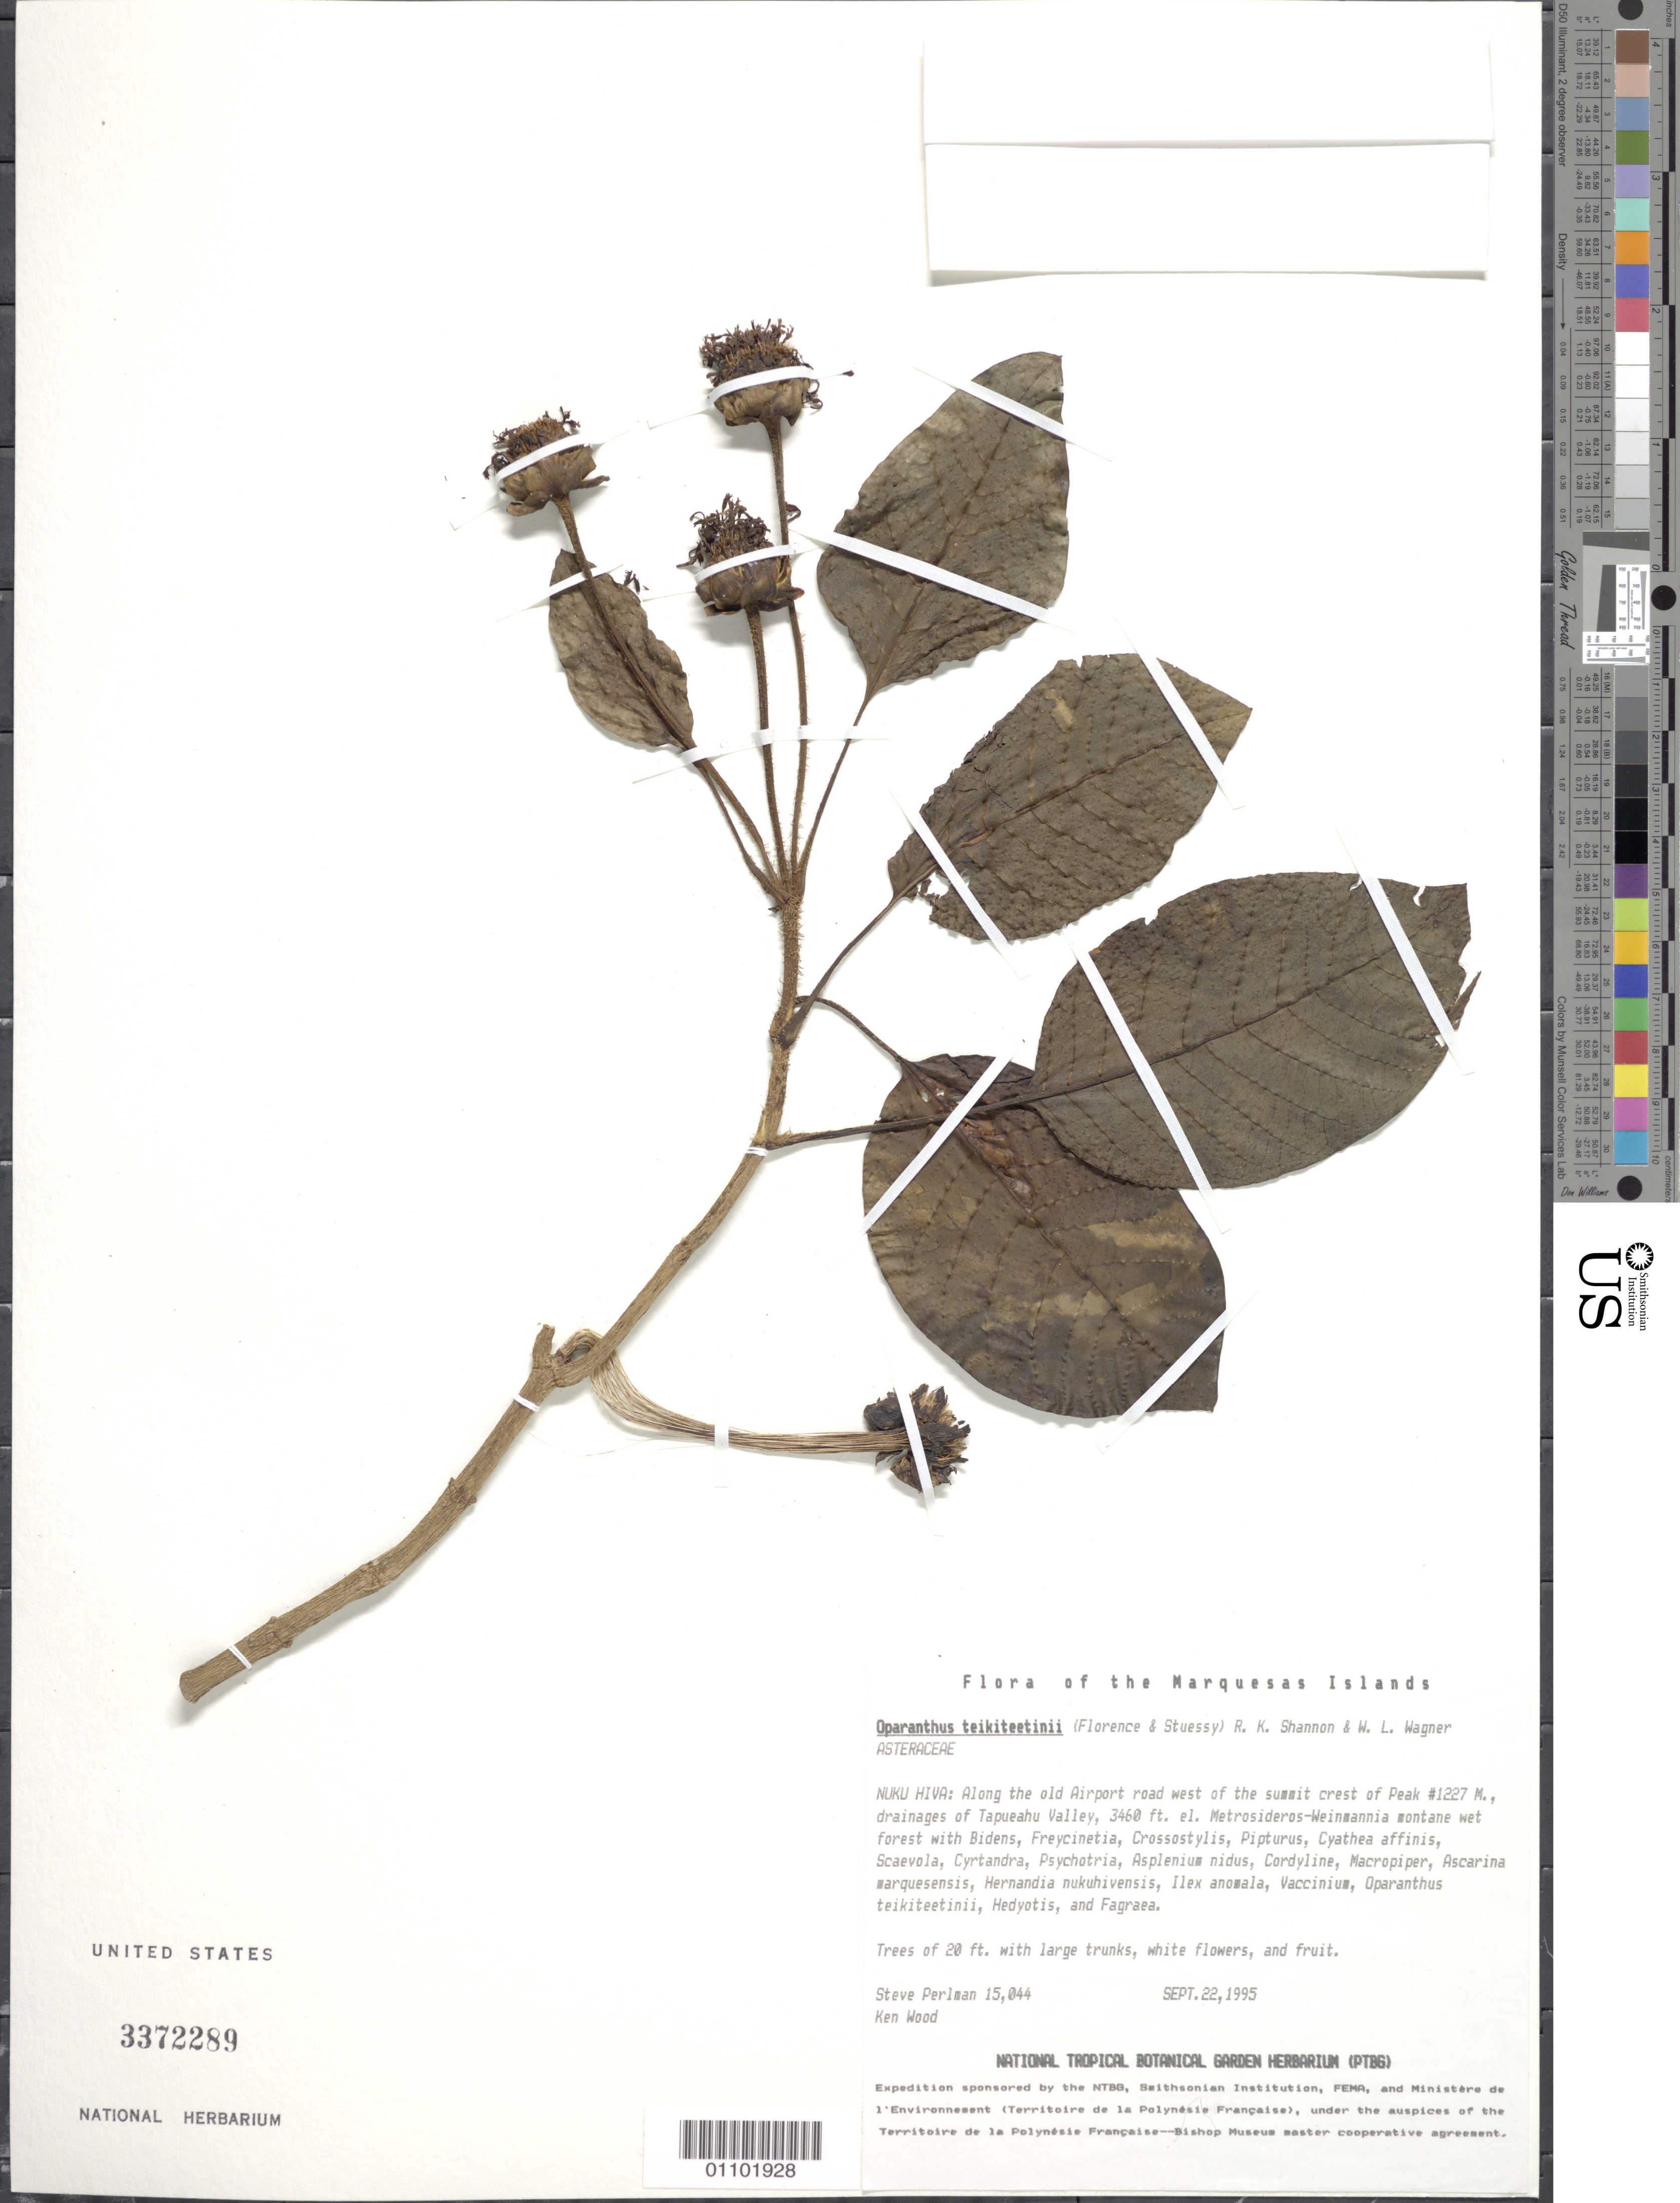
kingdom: Plantae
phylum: Tracheophyta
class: Magnoliopsida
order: Asterales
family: Asteraceae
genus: Oparanthus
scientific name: Oparanthus teikiteetinii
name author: (J. Florence & Steussy) R.K. Shannon & W.L. Wagner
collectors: S. P. Perlman & K. R. Wood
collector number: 15044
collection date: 1995-09-22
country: French Polynesia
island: Nuku Hiva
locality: Along old Airport road, W of summit crest, W of Peak #1227 M., drainages of Tapueahu valley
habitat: In Metrosideros-Weinmannia montane wet forest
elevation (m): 1055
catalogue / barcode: US 3372289